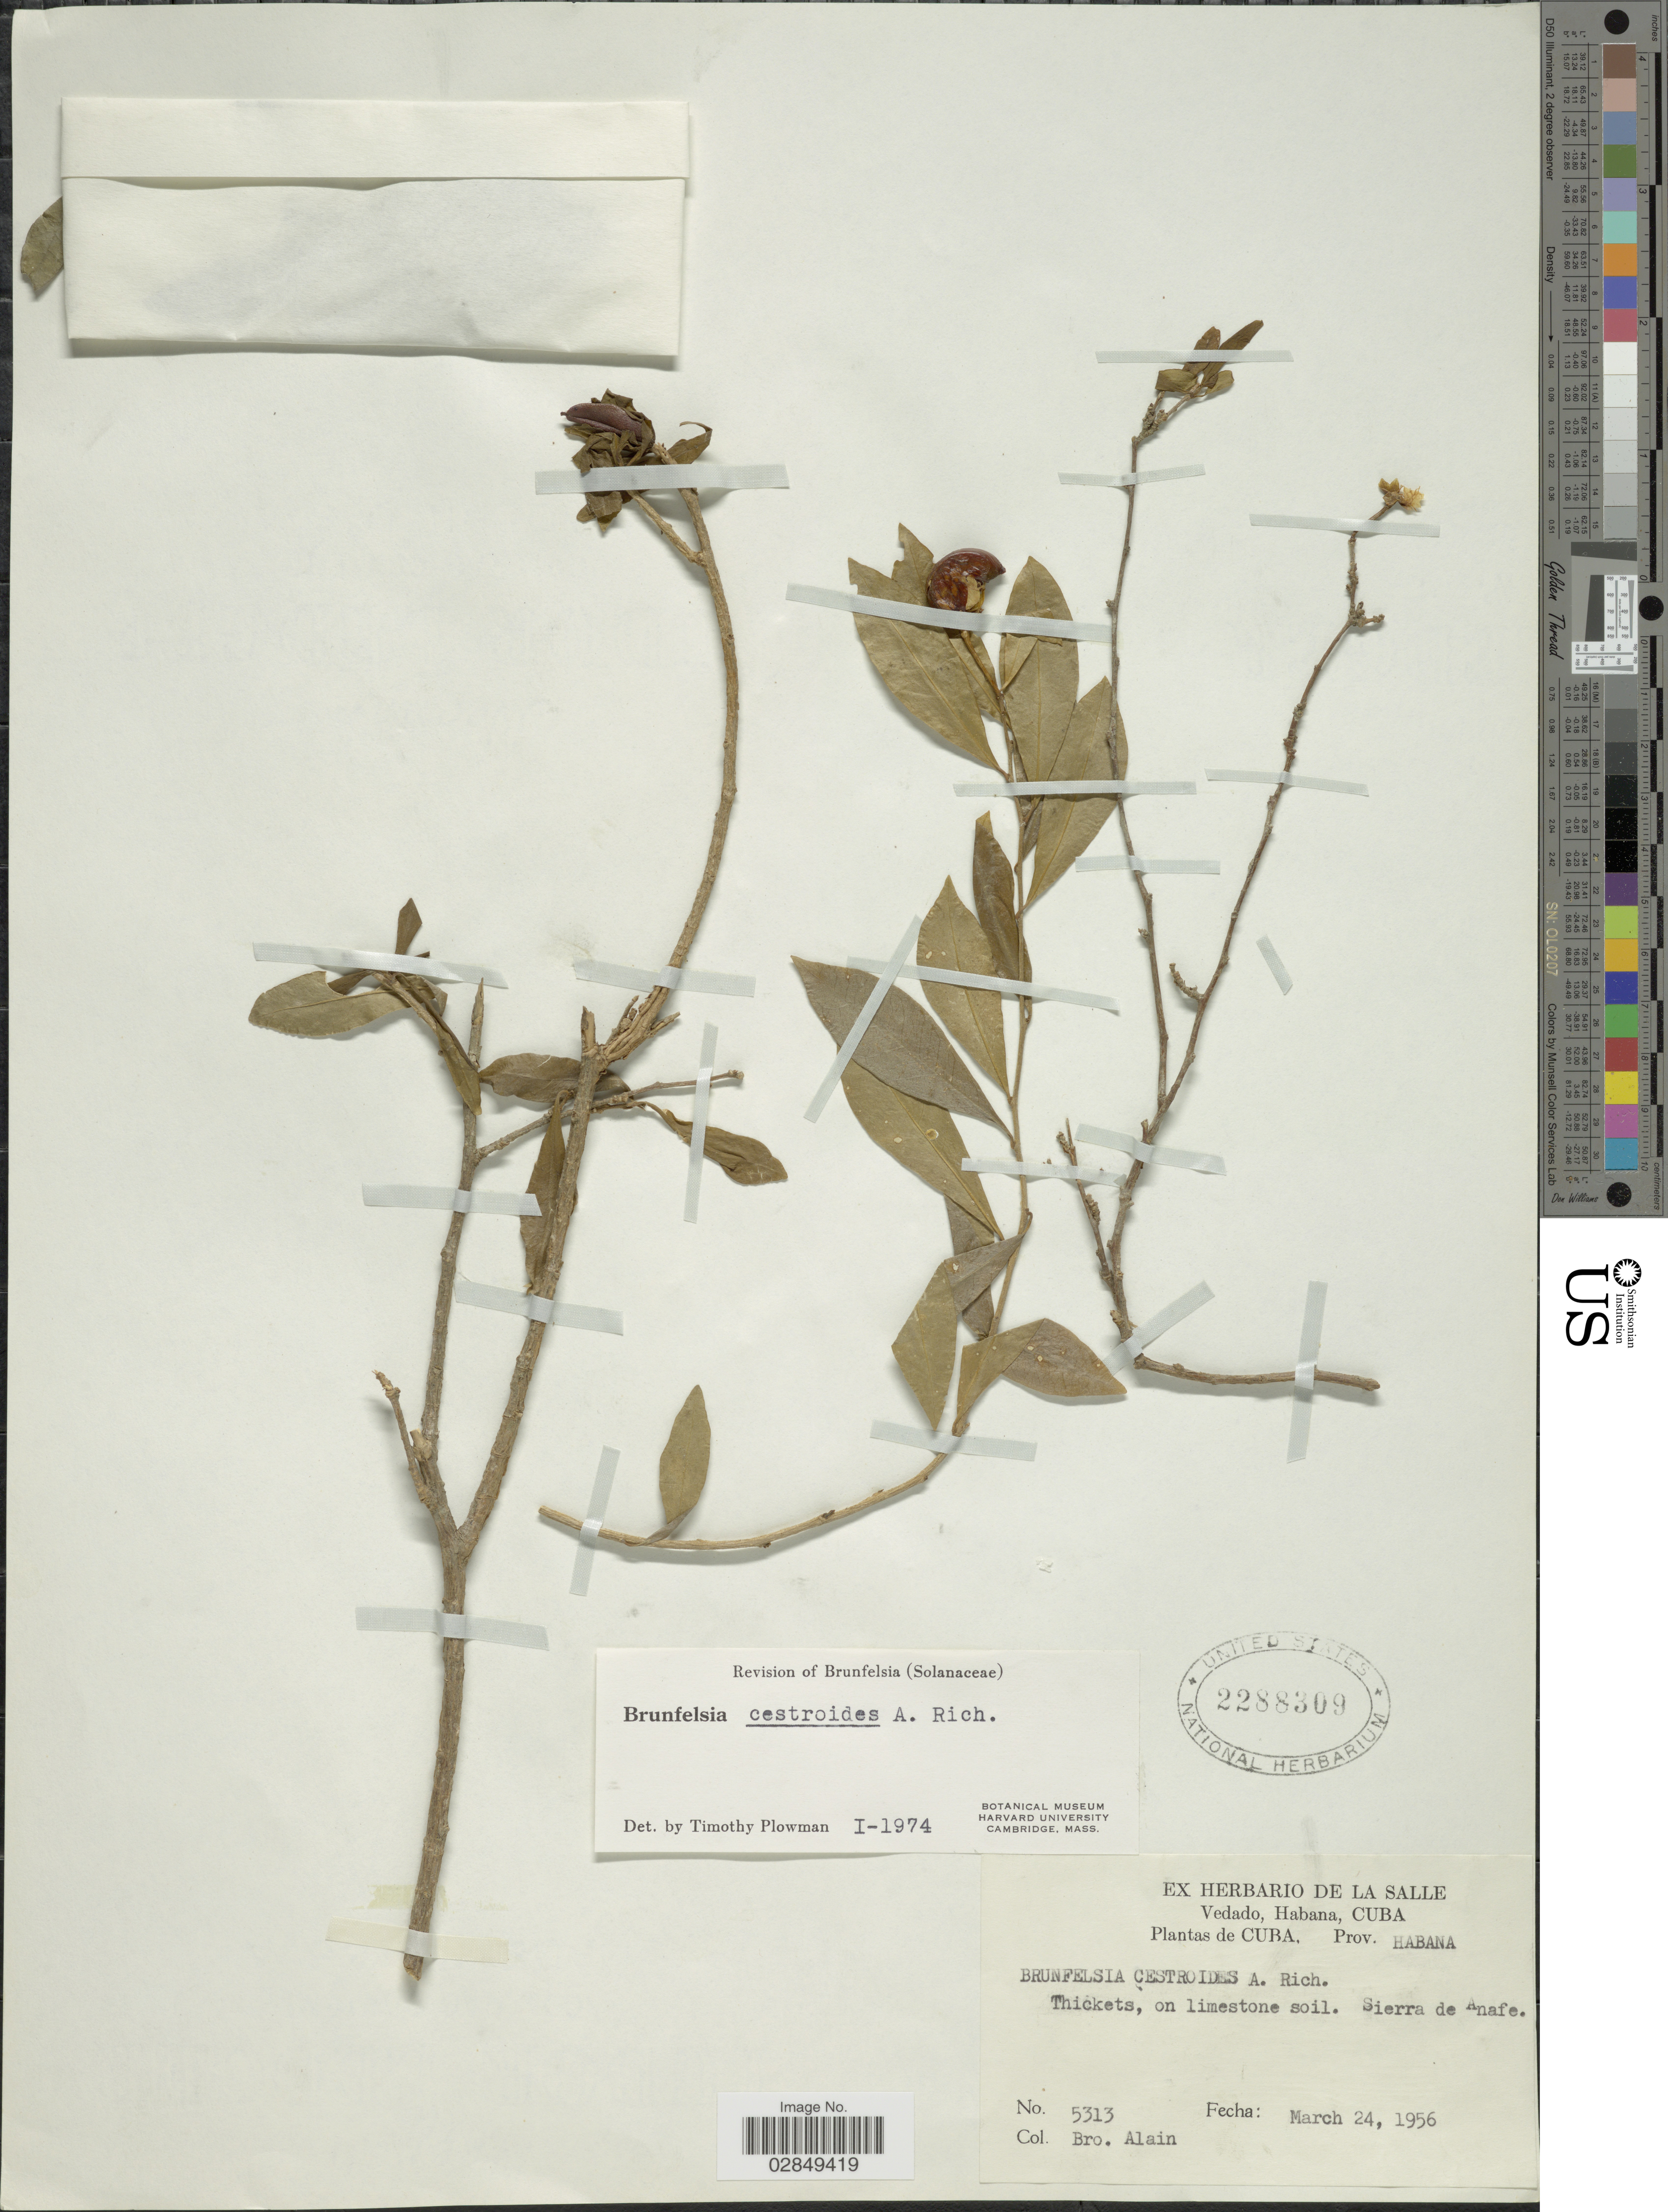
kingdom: Plantae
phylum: Tracheophyta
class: Magnoliopsida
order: Solanales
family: Solanaceae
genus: Brunfelsia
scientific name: Brunfelsia cestroides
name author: A. Rich.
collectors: Alain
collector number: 5313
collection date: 1956-03-24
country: Cuba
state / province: La Habana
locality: Habana. Thickets, on limestone soil. Sierra de Anafe.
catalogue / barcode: US 2288309